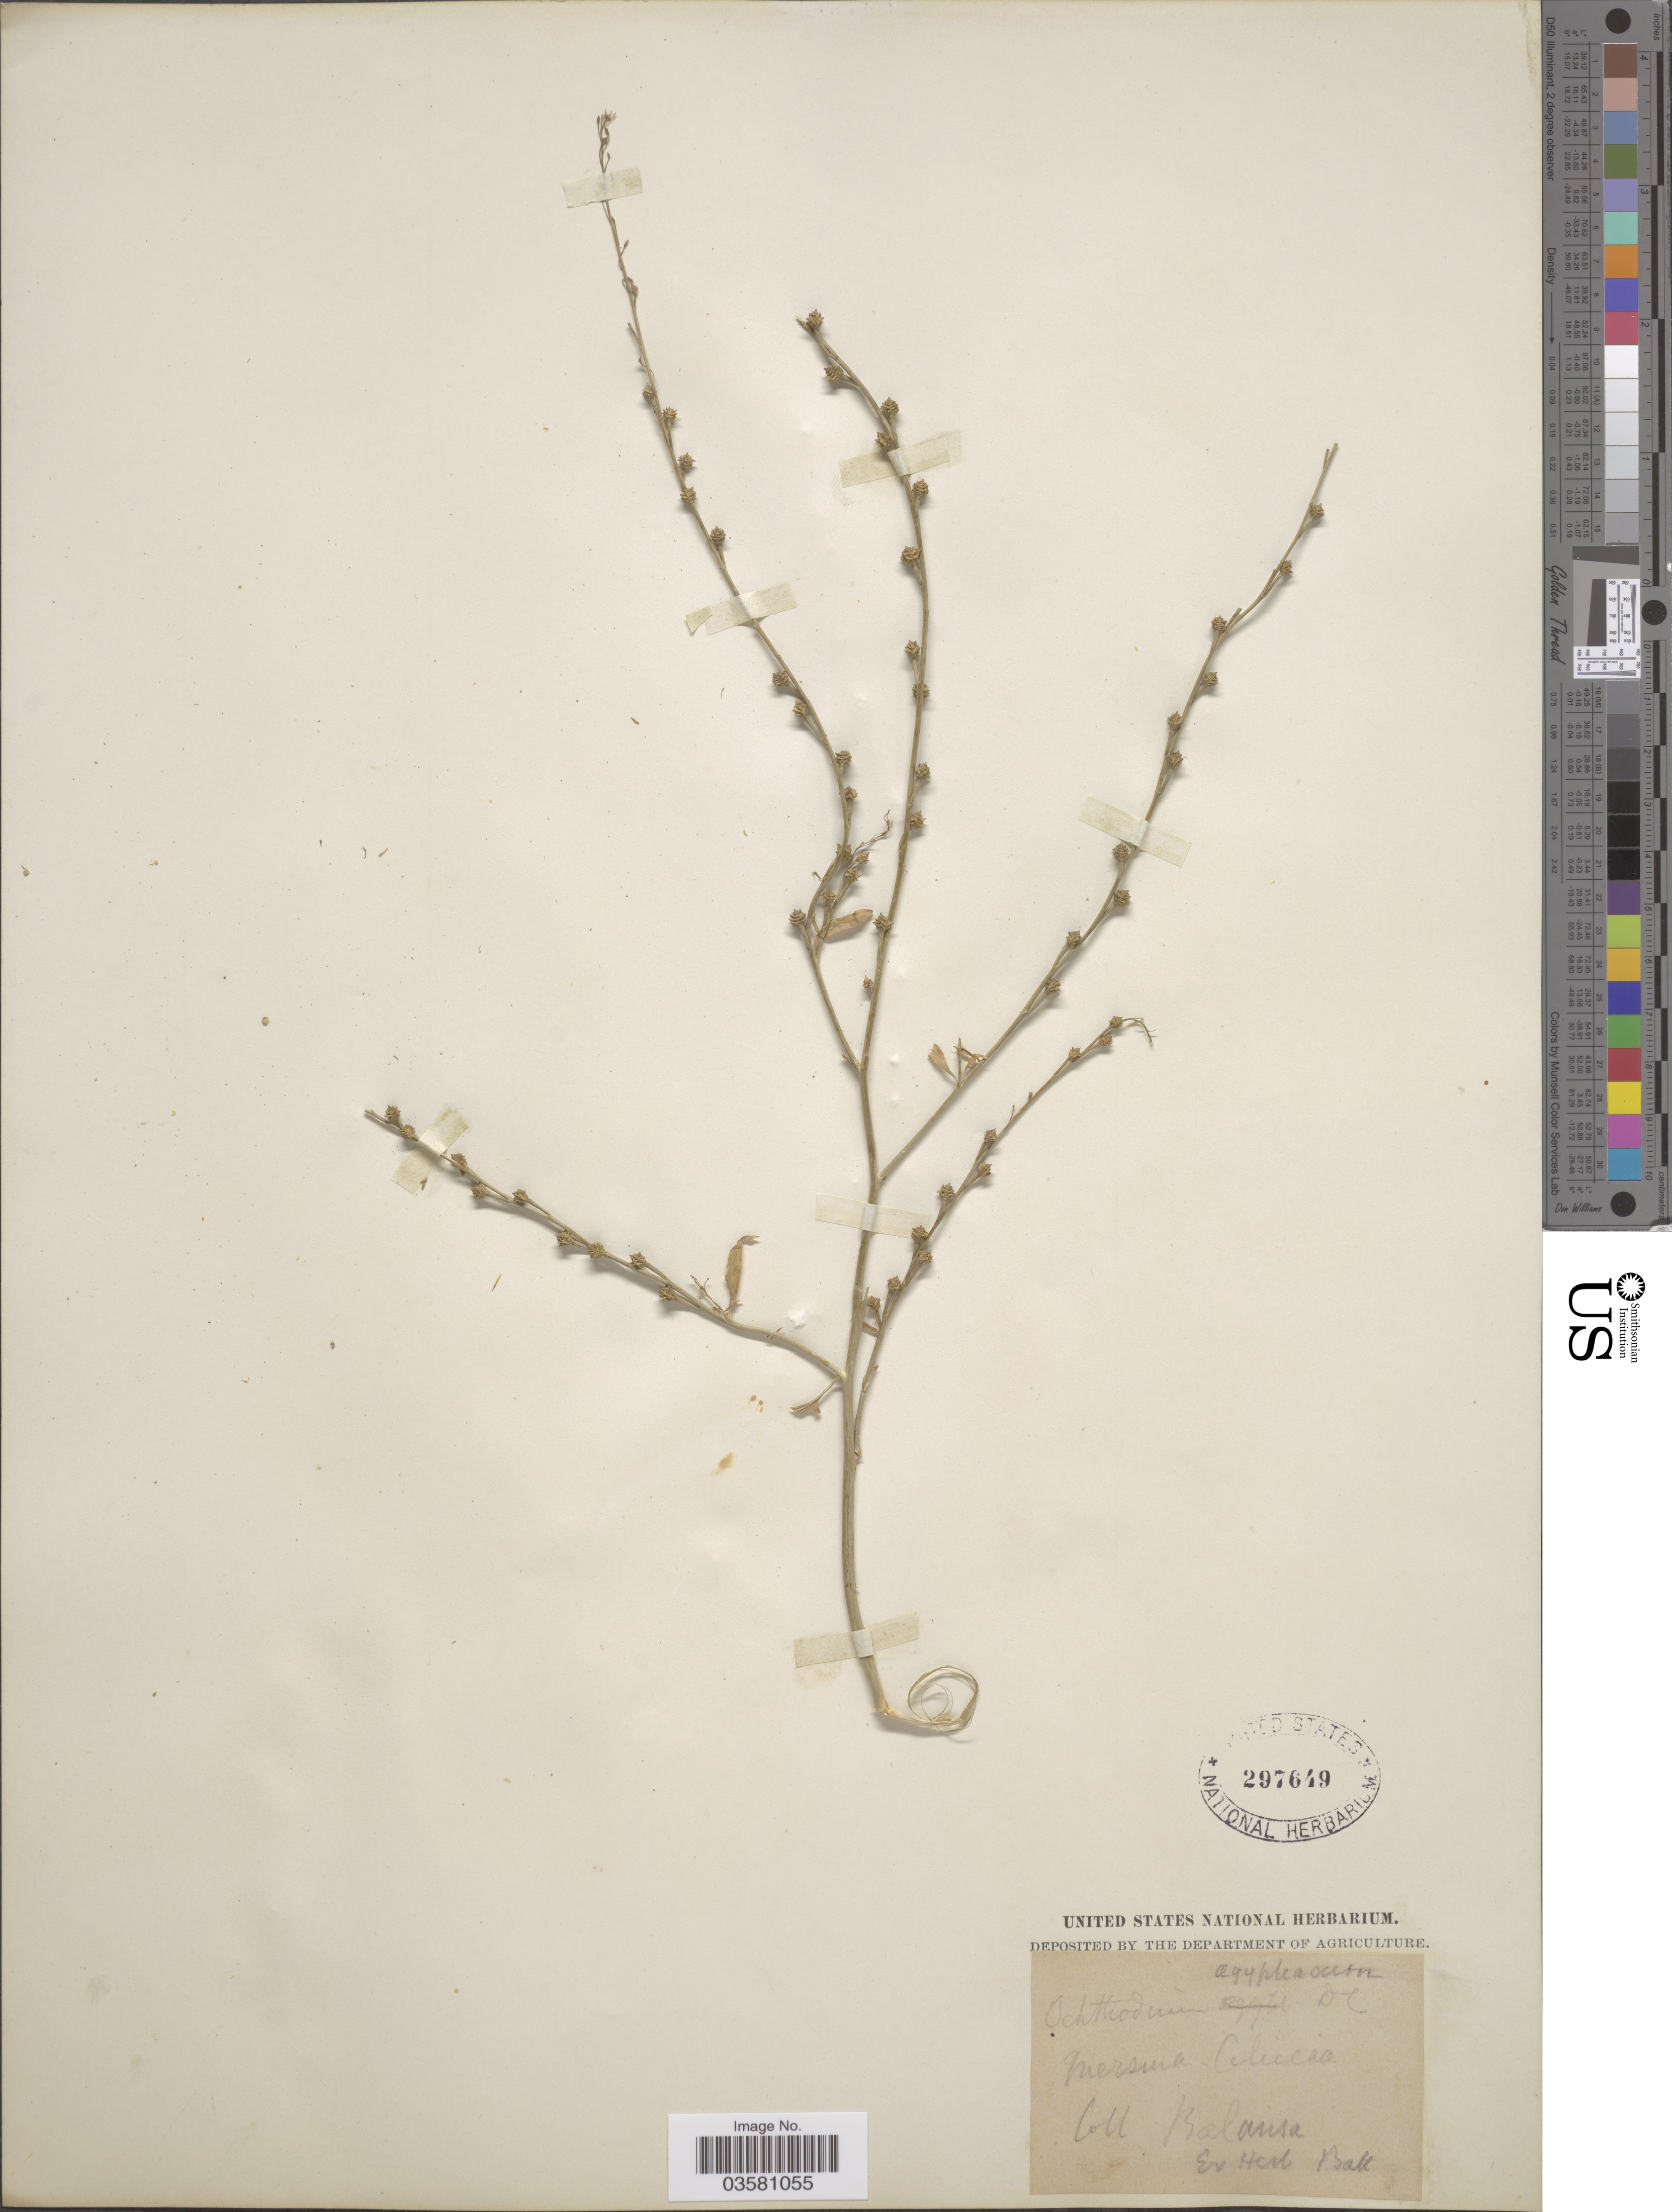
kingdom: Plantae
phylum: Tracheophyta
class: Magnoliopsida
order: Brassicales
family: Brassicaceae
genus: Ochthodium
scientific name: Ochthodium aegyptiacum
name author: (L.) DC.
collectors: -. Balansa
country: Turkey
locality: Mersina Cilicia.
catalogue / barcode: US 297649